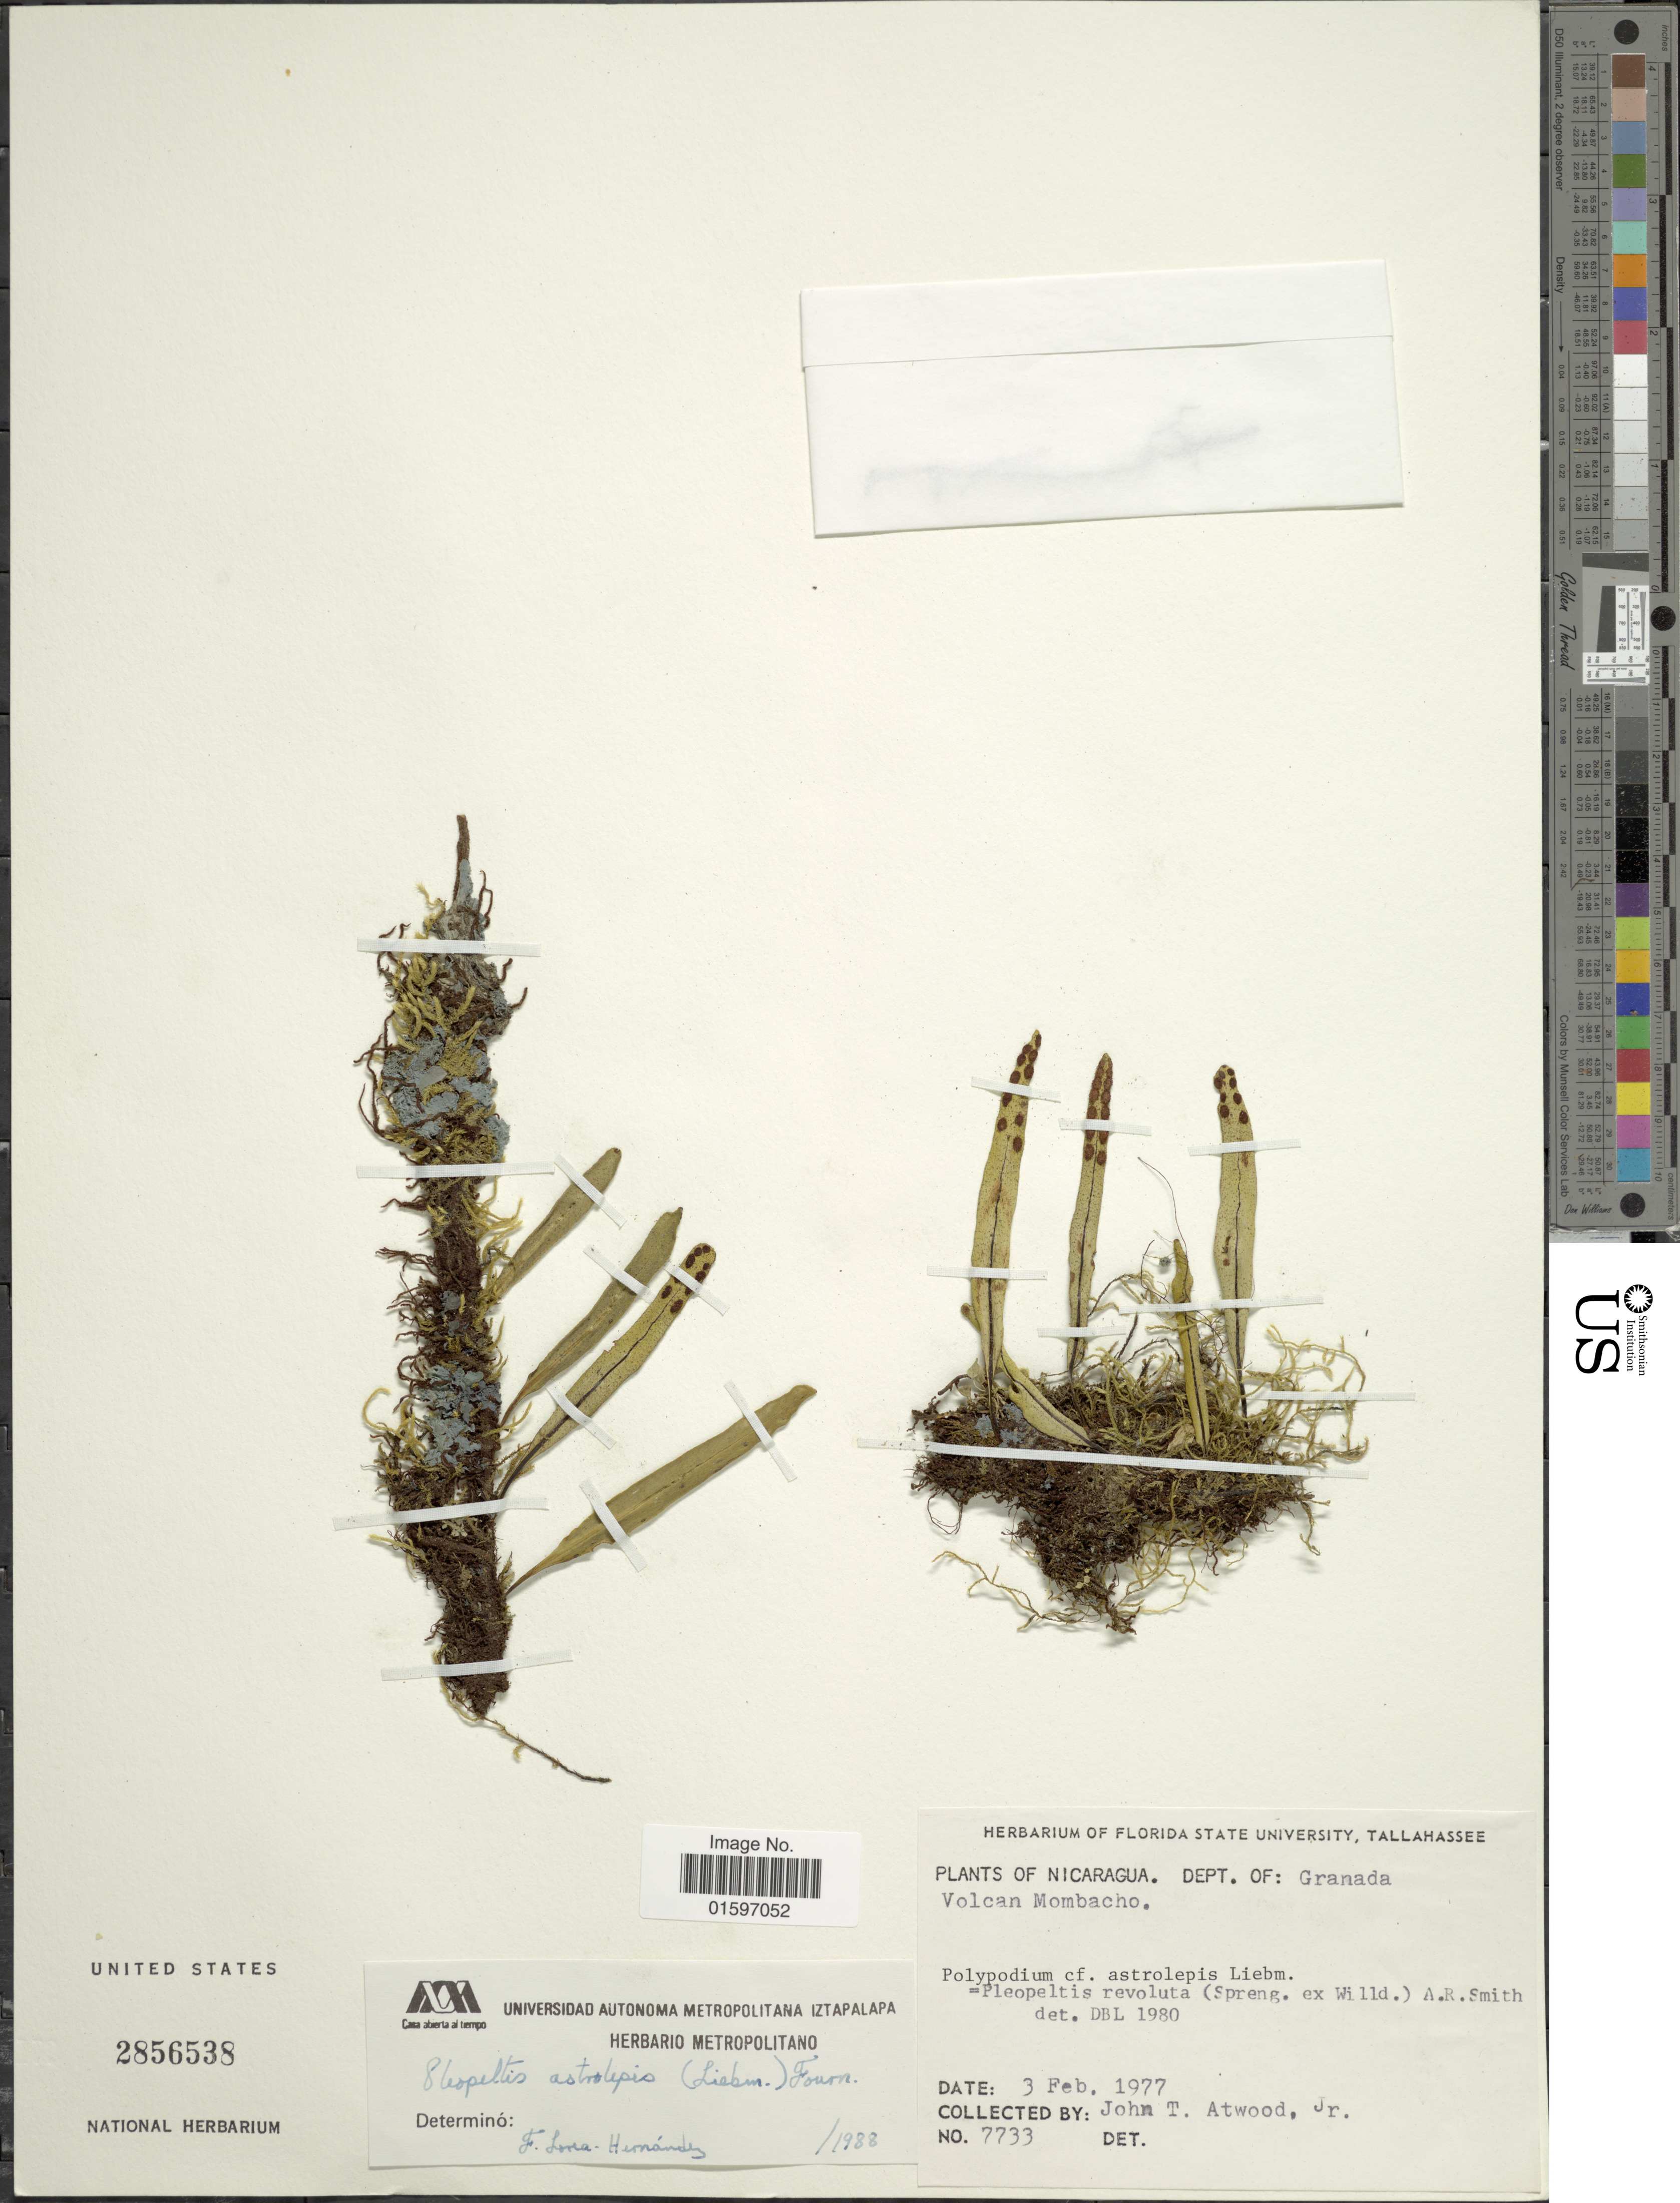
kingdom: Plantae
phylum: Tracheophyta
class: Polypodiopsida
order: Polypodiales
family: Polypodiaceae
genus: Pleopeltis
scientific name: Pleopeltis astrolepis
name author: (Liebm.) E. Fourn.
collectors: J. T. Atwood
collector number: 7733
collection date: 1977-02-03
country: Nicaragua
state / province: Granada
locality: Dept. of: Granada. Volcan Mombacho.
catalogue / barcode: US 2856538